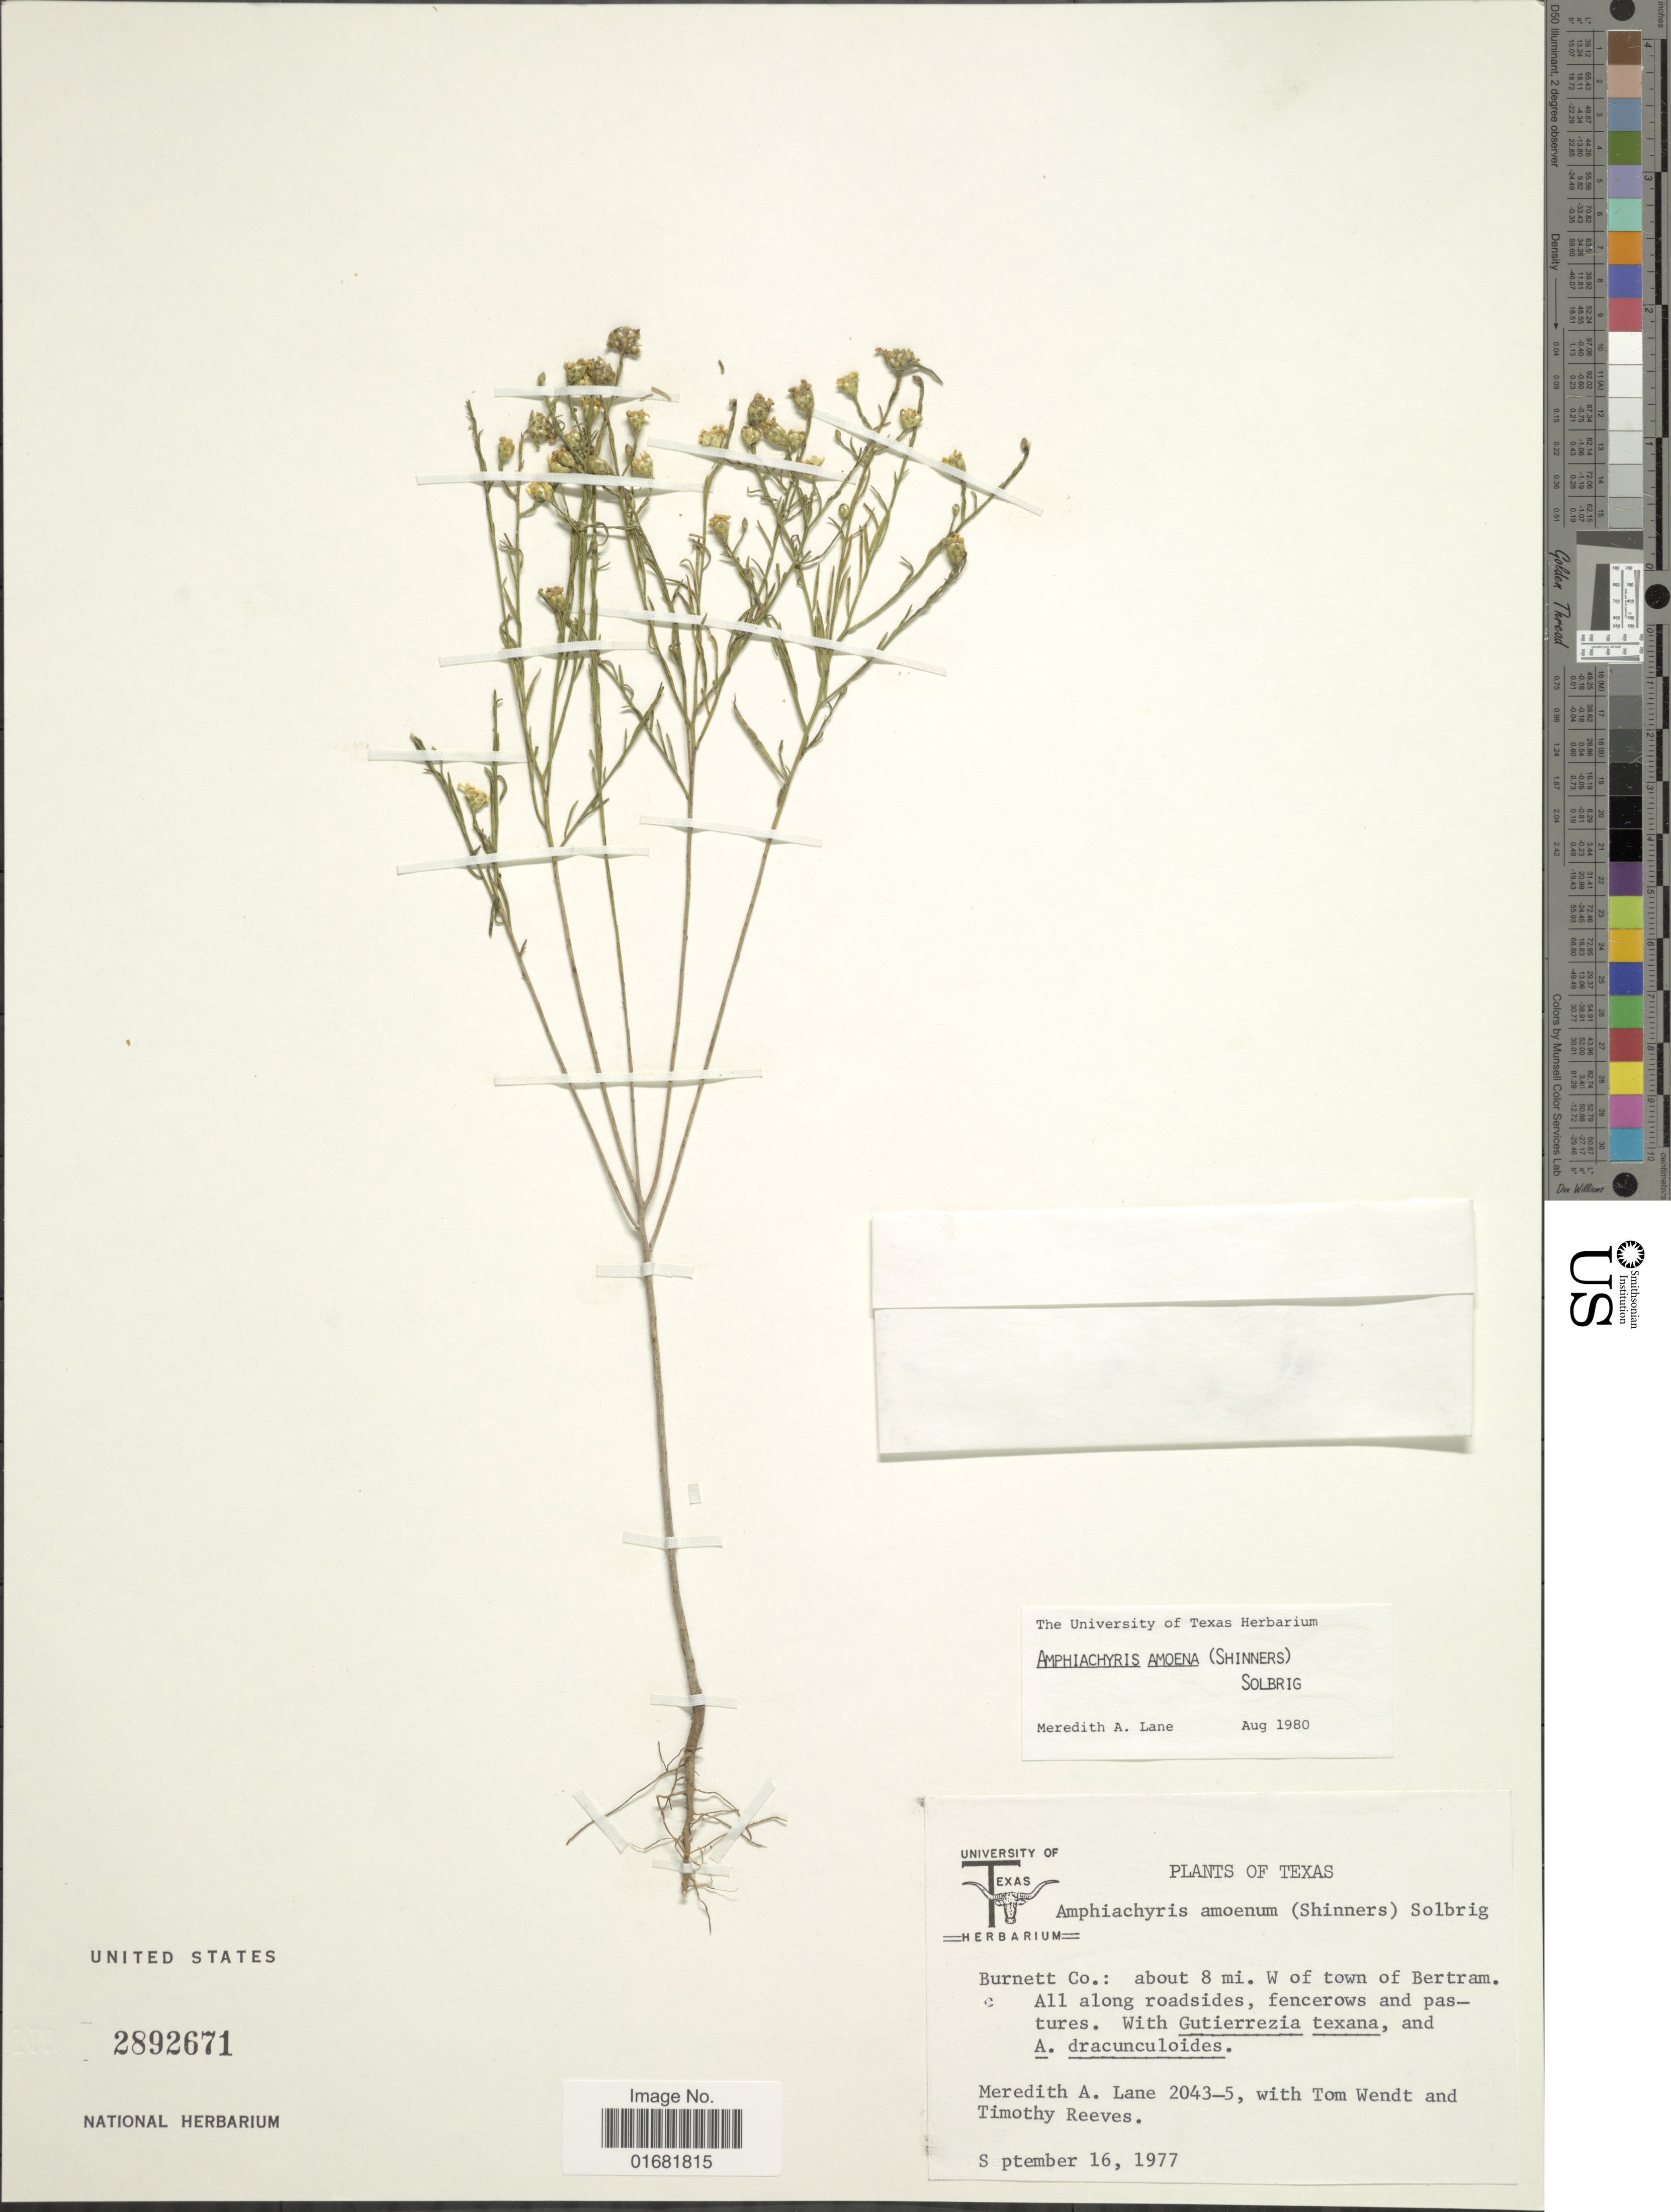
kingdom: Plantae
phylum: Tracheophyta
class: Magnoliopsida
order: Asterales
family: Asteraceae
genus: Amphiachyris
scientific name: Amphiachyris amoena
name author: (Shinners) Solbrig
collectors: M. A. Lane & T. L. Wendt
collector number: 2043-5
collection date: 1977-09-16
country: United States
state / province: Texas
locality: Burnett Co.: about 8 mi. W of town of Bertram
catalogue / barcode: US 2892671